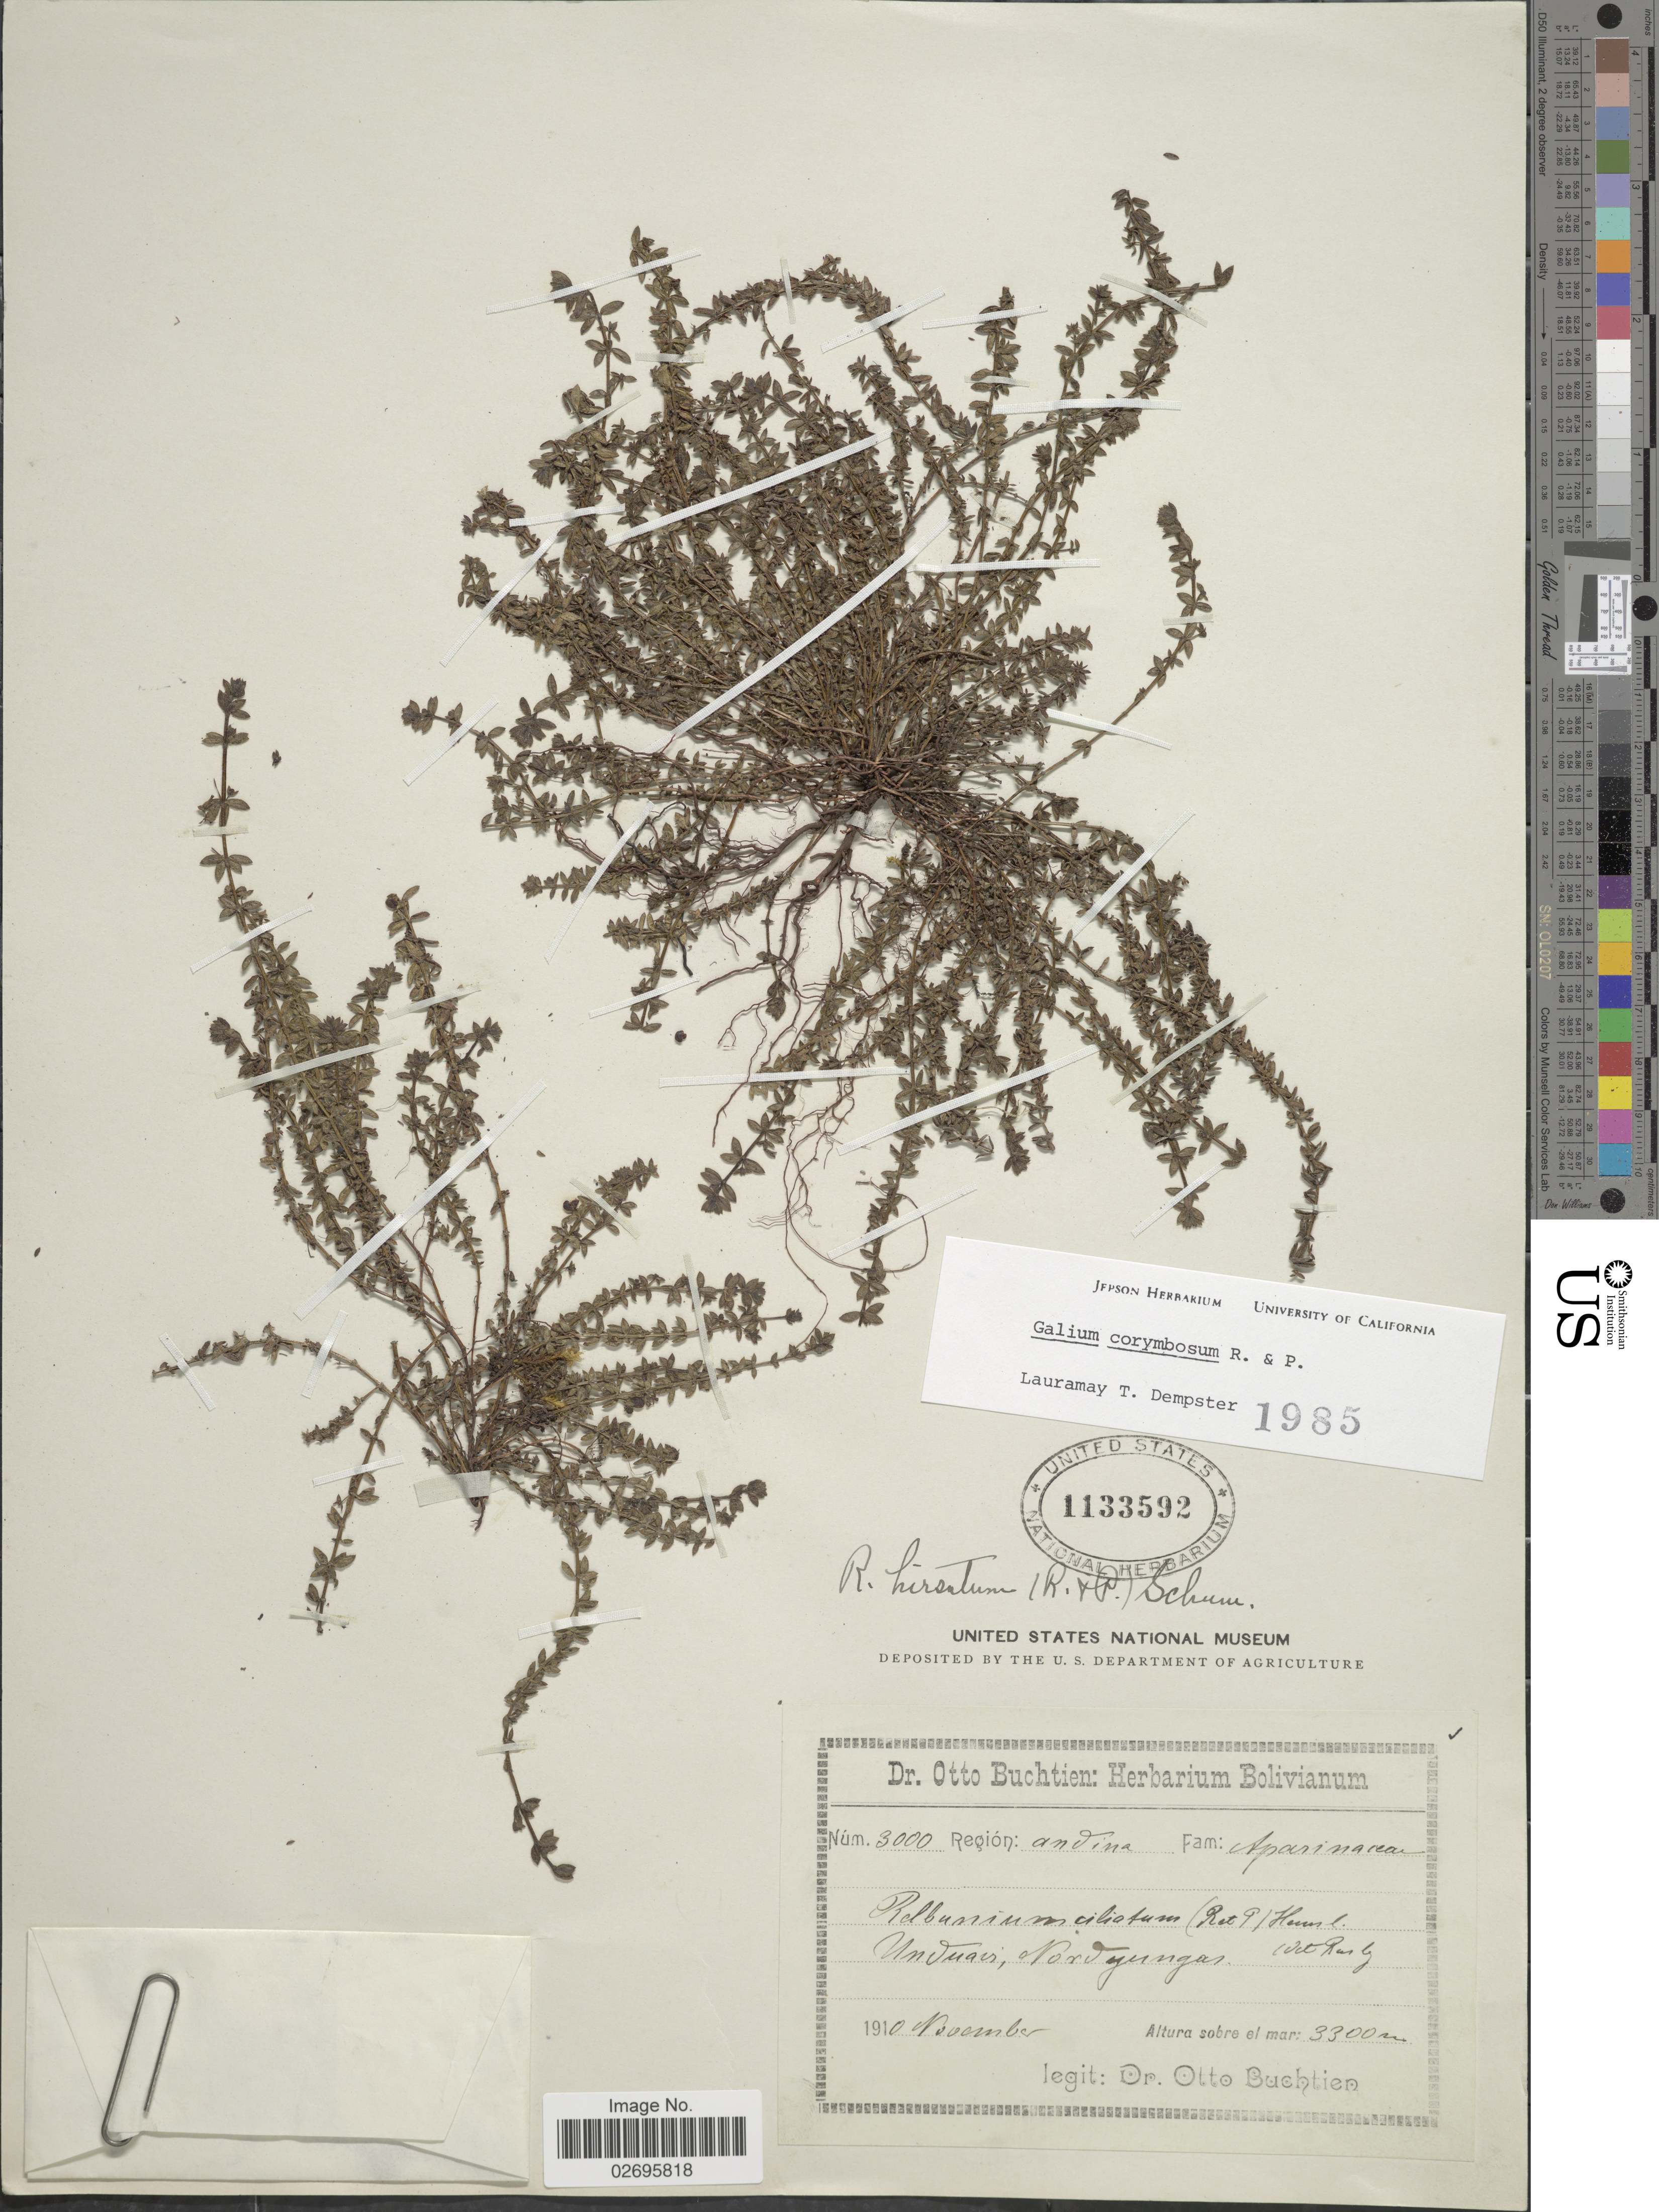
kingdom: Plantae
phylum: Tracheophyta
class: Magnoliopsida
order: Gentianales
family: Rubiaceae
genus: Galium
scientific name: Galium corymbosum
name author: Ruiz & Pav.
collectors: O. Buchtien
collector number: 3000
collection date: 1910-11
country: Bolivia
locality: Unduavi, Nordyungas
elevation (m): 3300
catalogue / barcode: US 1133592